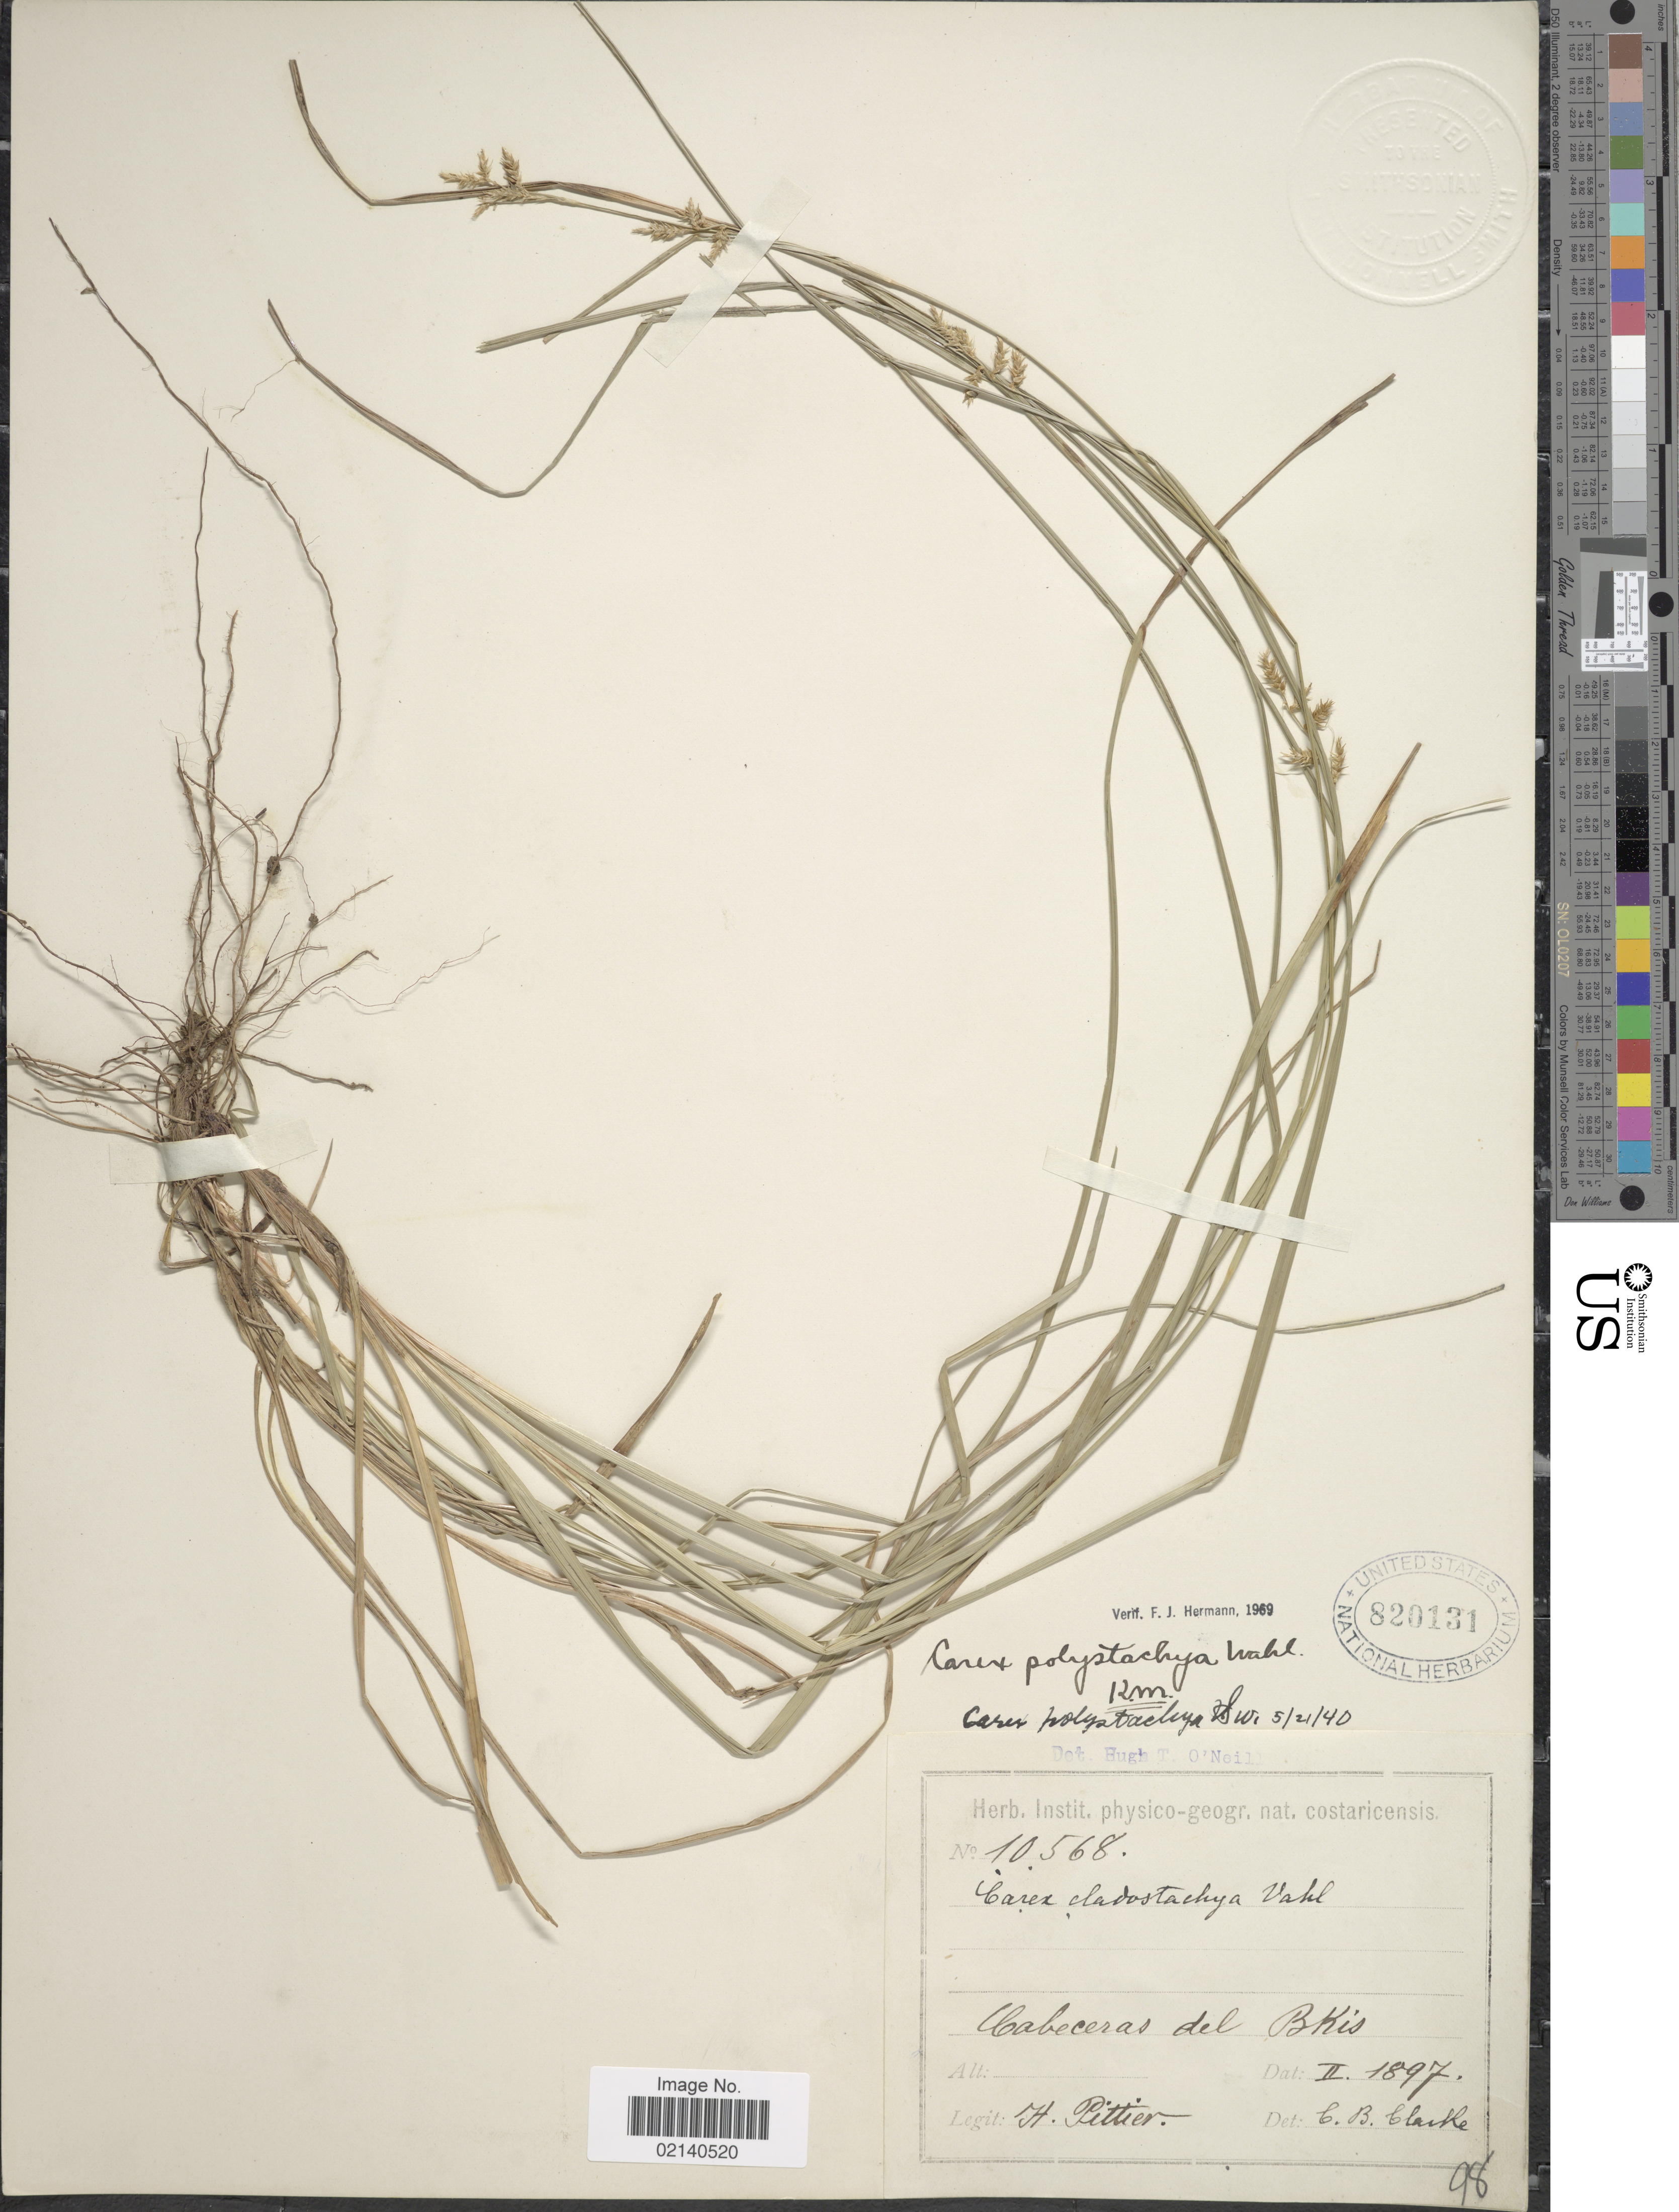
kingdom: Plantae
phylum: Tracheophyta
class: Liliopsida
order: Poales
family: Cyperaceae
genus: Carex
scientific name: Carex polystachya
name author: Sw. ex Wahlenb.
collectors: H. F. Pittier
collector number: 10568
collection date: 1897-02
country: Costa Rica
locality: Cabeceras del Bris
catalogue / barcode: US 820131